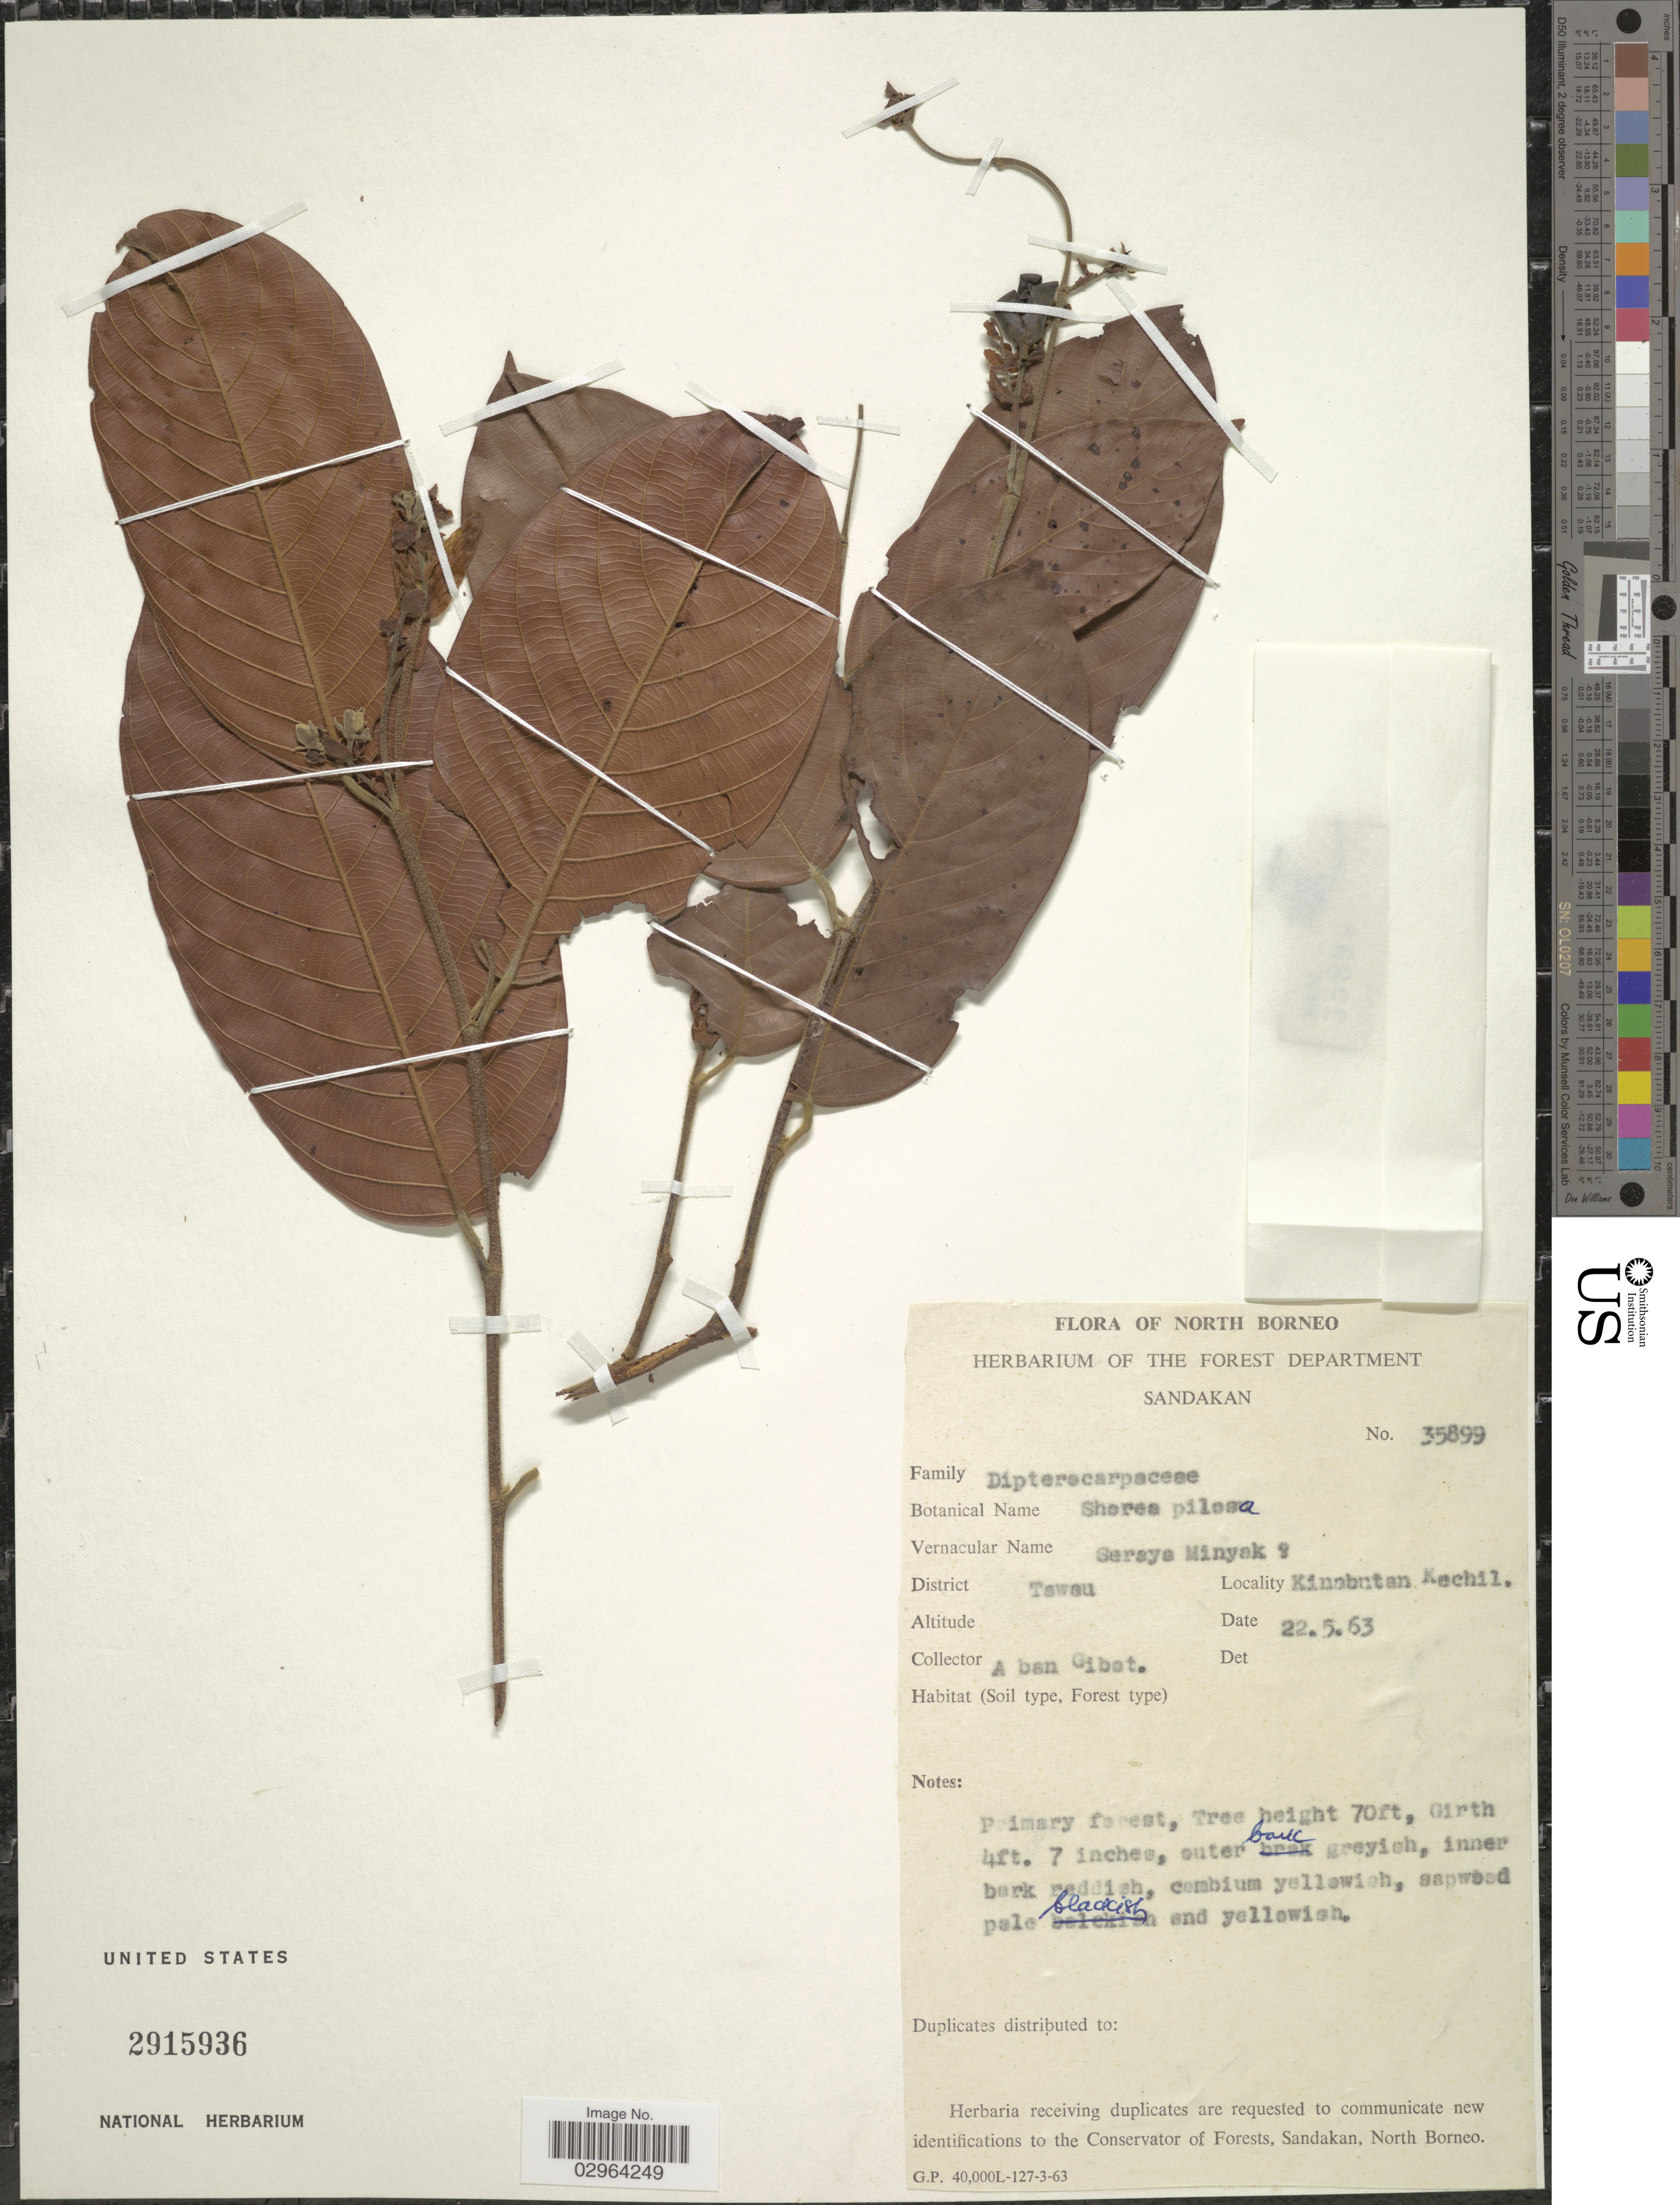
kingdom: Plantae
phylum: Tracheophyta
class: Magnoliopsida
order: Malvales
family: Dipterocarpaceae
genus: Rubroshorea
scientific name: Rubroshorea pilosa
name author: (P.S. Ashton) P.S. Ashton & J. Heck.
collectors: A. Gibot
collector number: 35899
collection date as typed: Transcribed d/m/y: 22/5/63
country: Malaysia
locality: North Borneo. District Tawau. Kinabutan Kechil.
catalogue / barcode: US 2915936